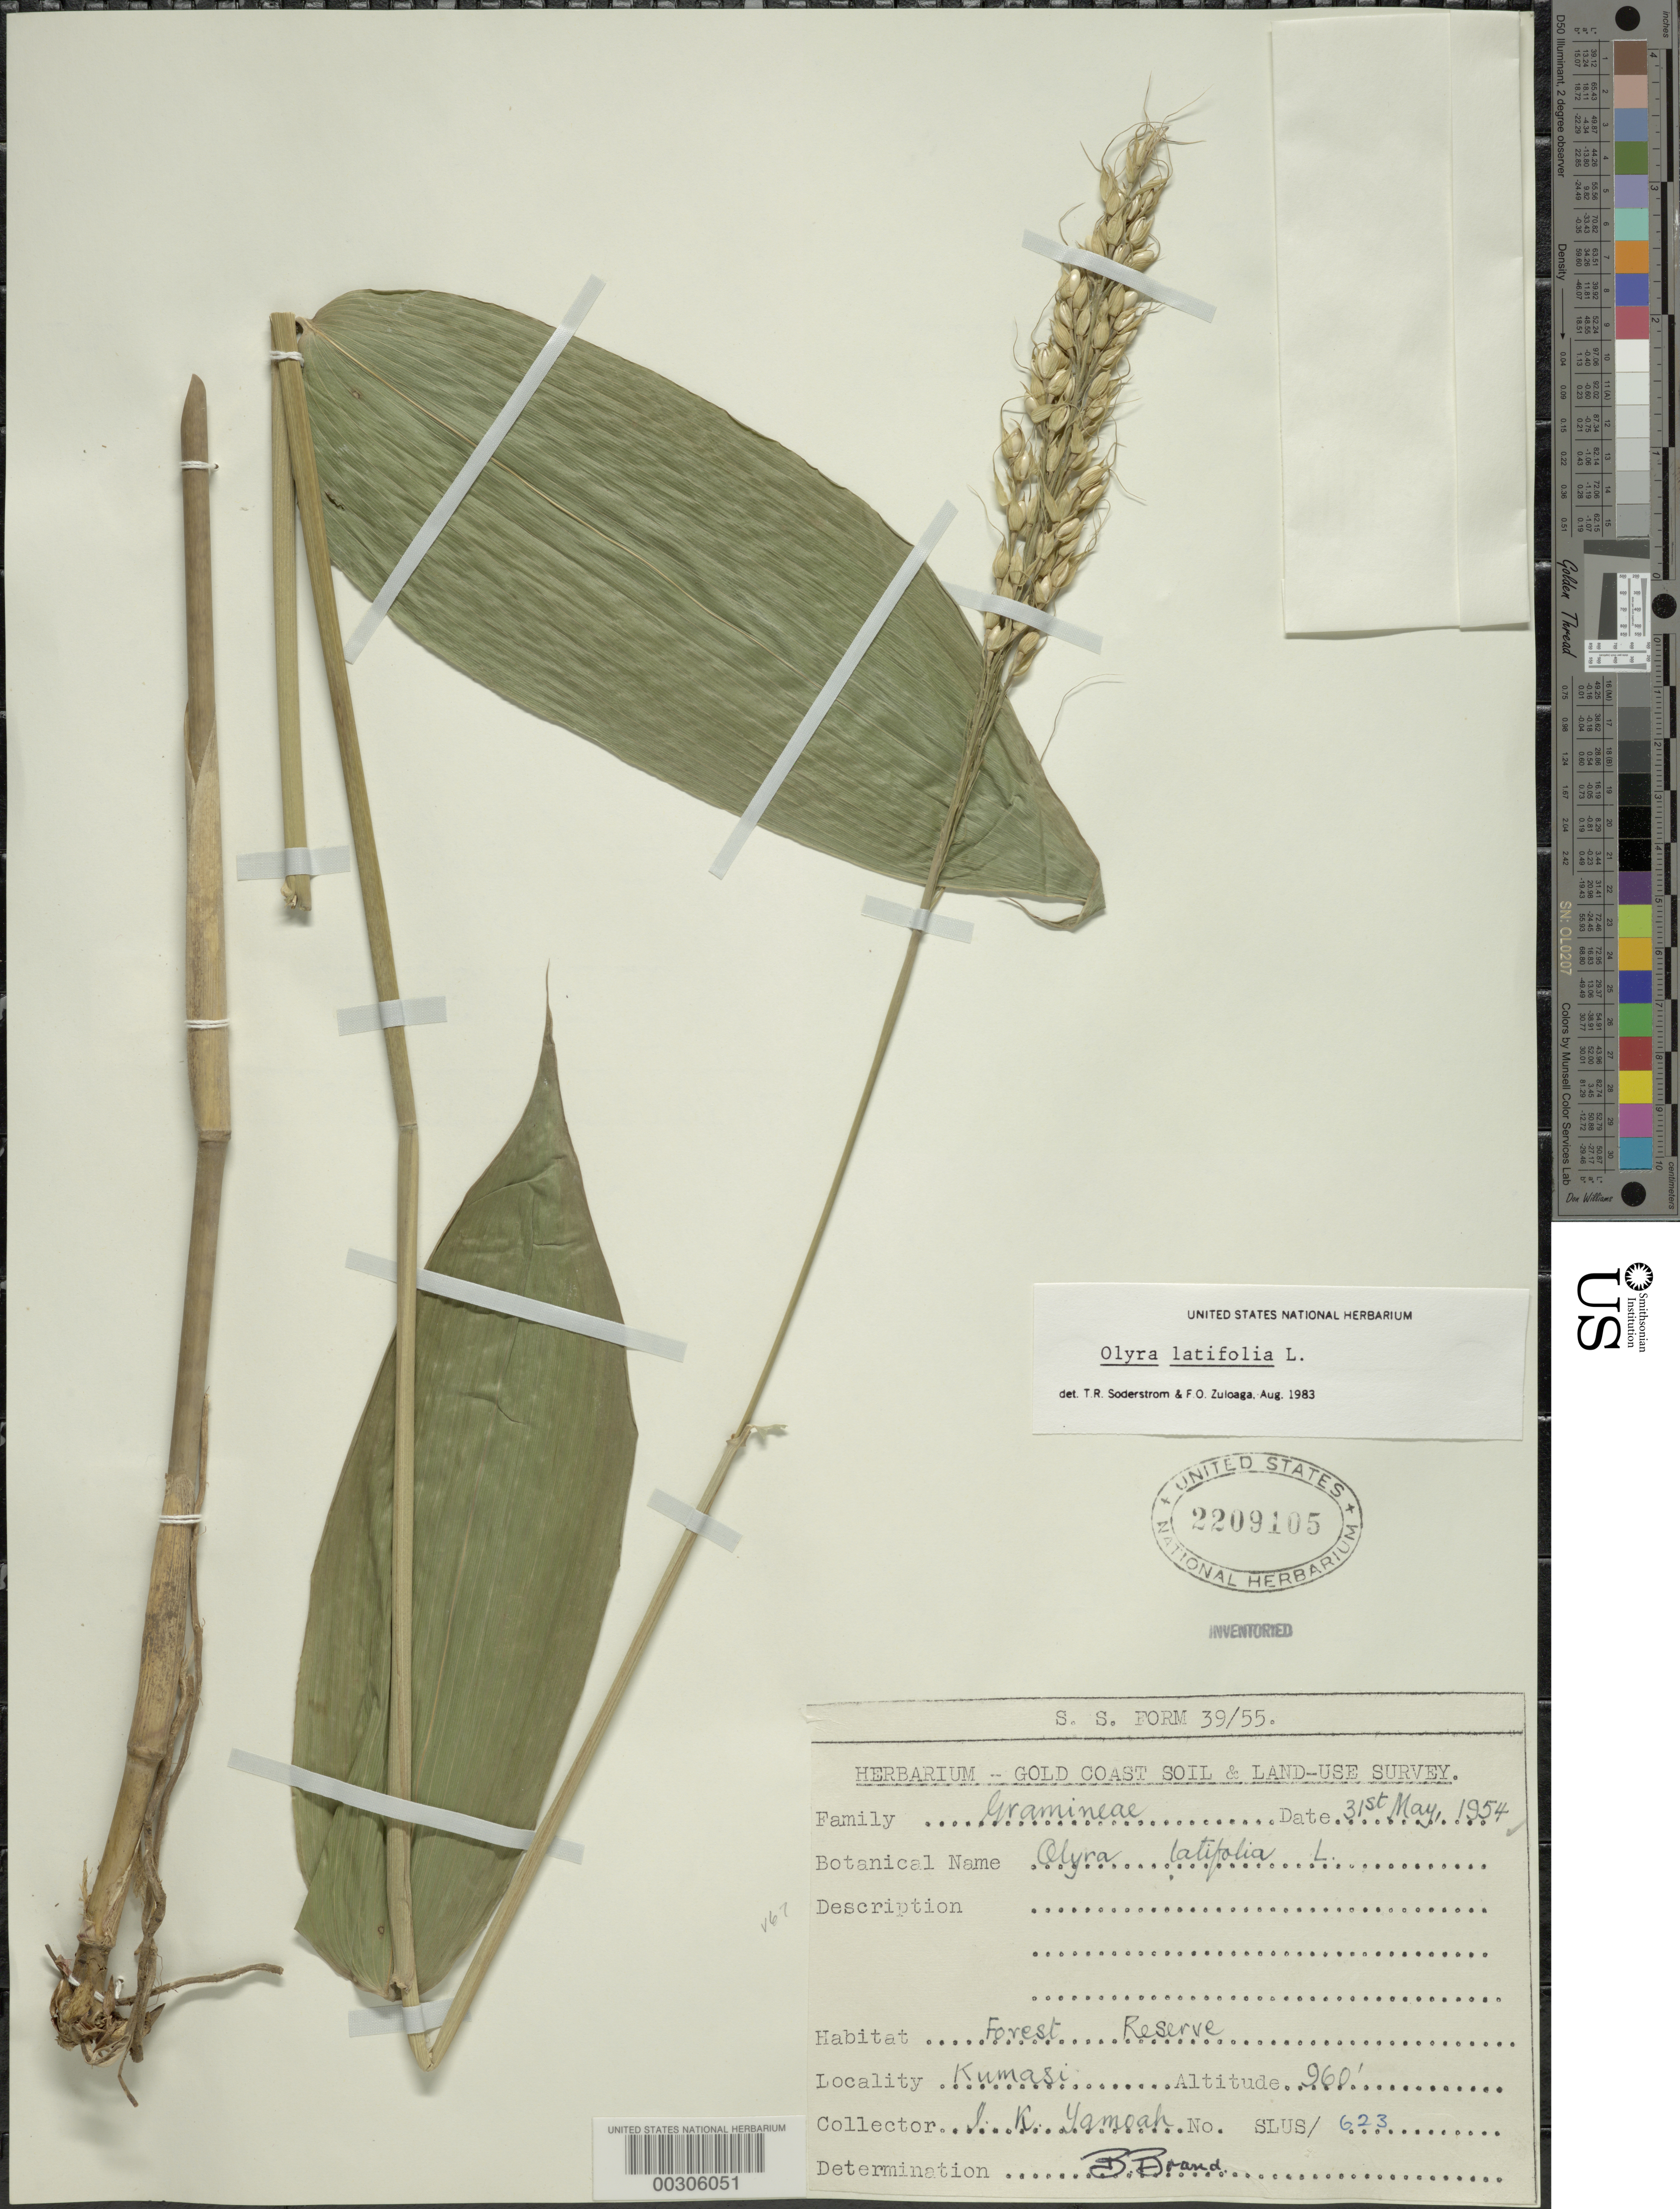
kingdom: Plantae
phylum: Tracheophyta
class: Liliopsida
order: Poales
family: Poaceae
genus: Olyra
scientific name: Olyra latifolia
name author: L.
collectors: I. Yamoah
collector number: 623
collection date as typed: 31 May 1954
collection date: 1954-05-31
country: Ghana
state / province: Ashanti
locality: Kumasi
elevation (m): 293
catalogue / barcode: US 2209105